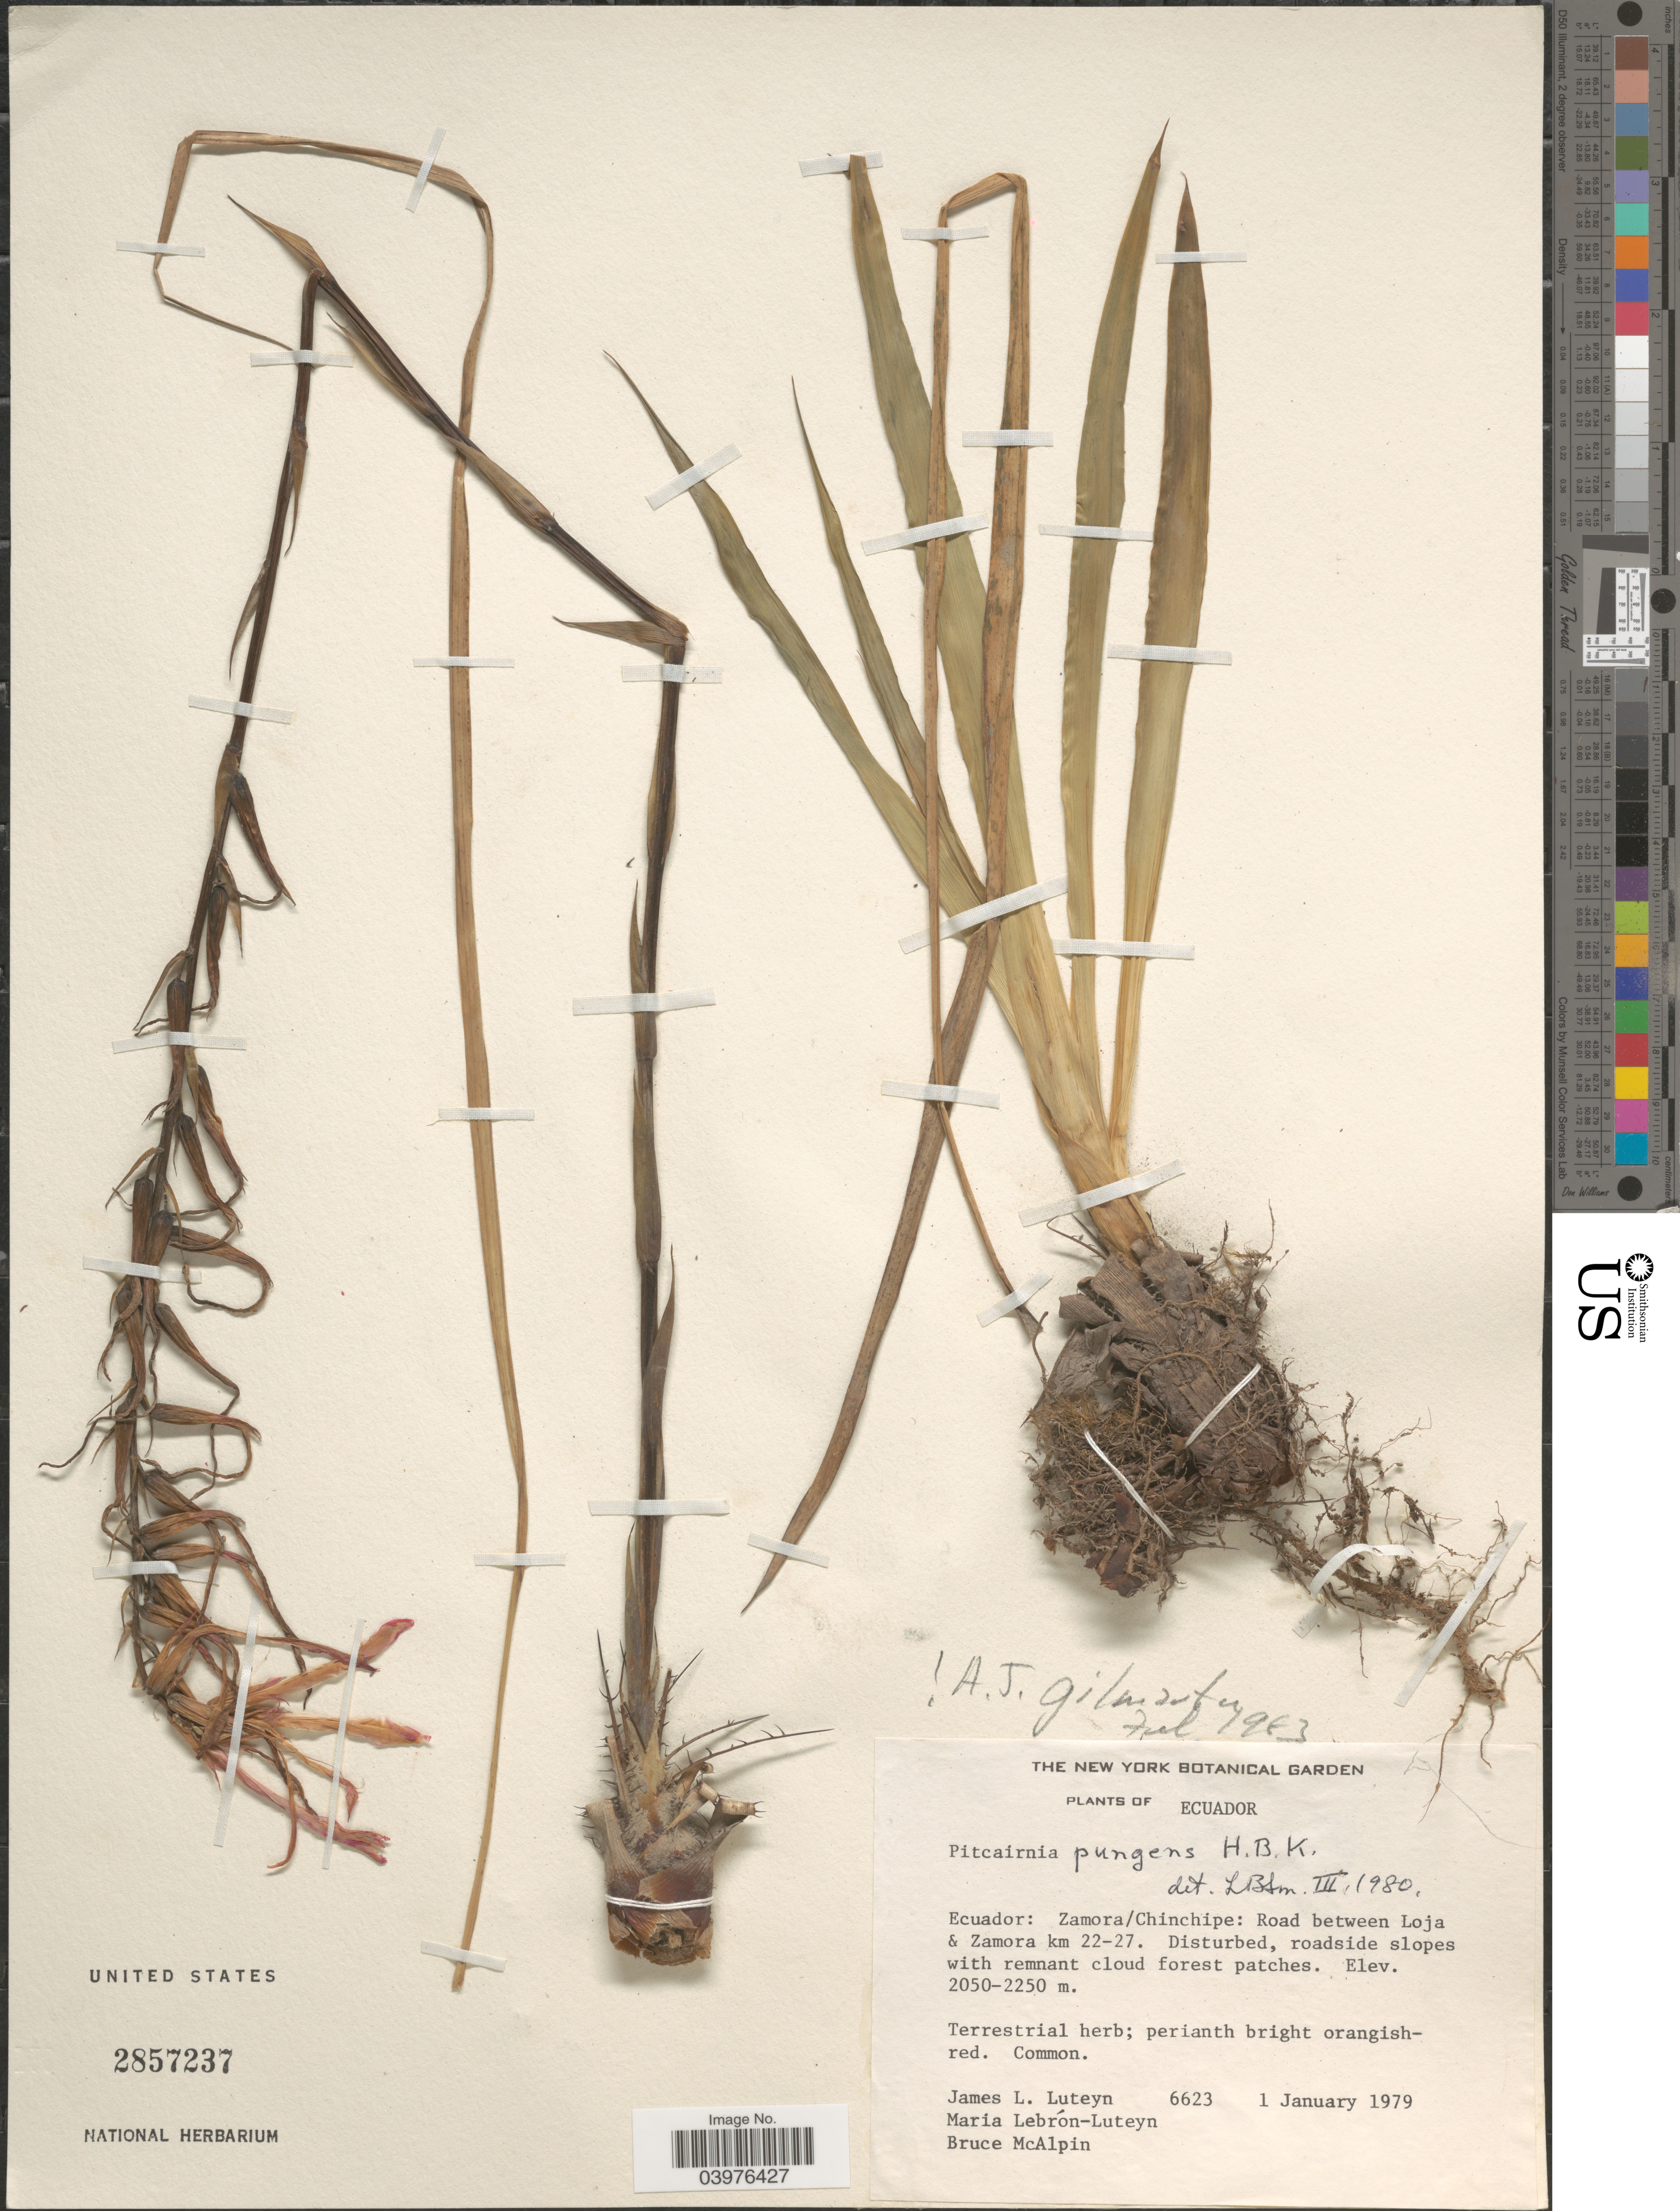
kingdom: Plantae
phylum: Tracheophyta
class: Liliopsida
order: Poales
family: Bromeliaceae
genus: Pitcairnia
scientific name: Pitcairnia pungens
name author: Kunth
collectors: J. L. Luteyn, M. L. Lebrón-Luteyn & B. McAlpin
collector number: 6623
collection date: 1979-01-01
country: Ecuador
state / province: Zamora-Chinchipe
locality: Road between Loja & Zamora km 22-27.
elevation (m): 2050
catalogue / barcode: US 2857237